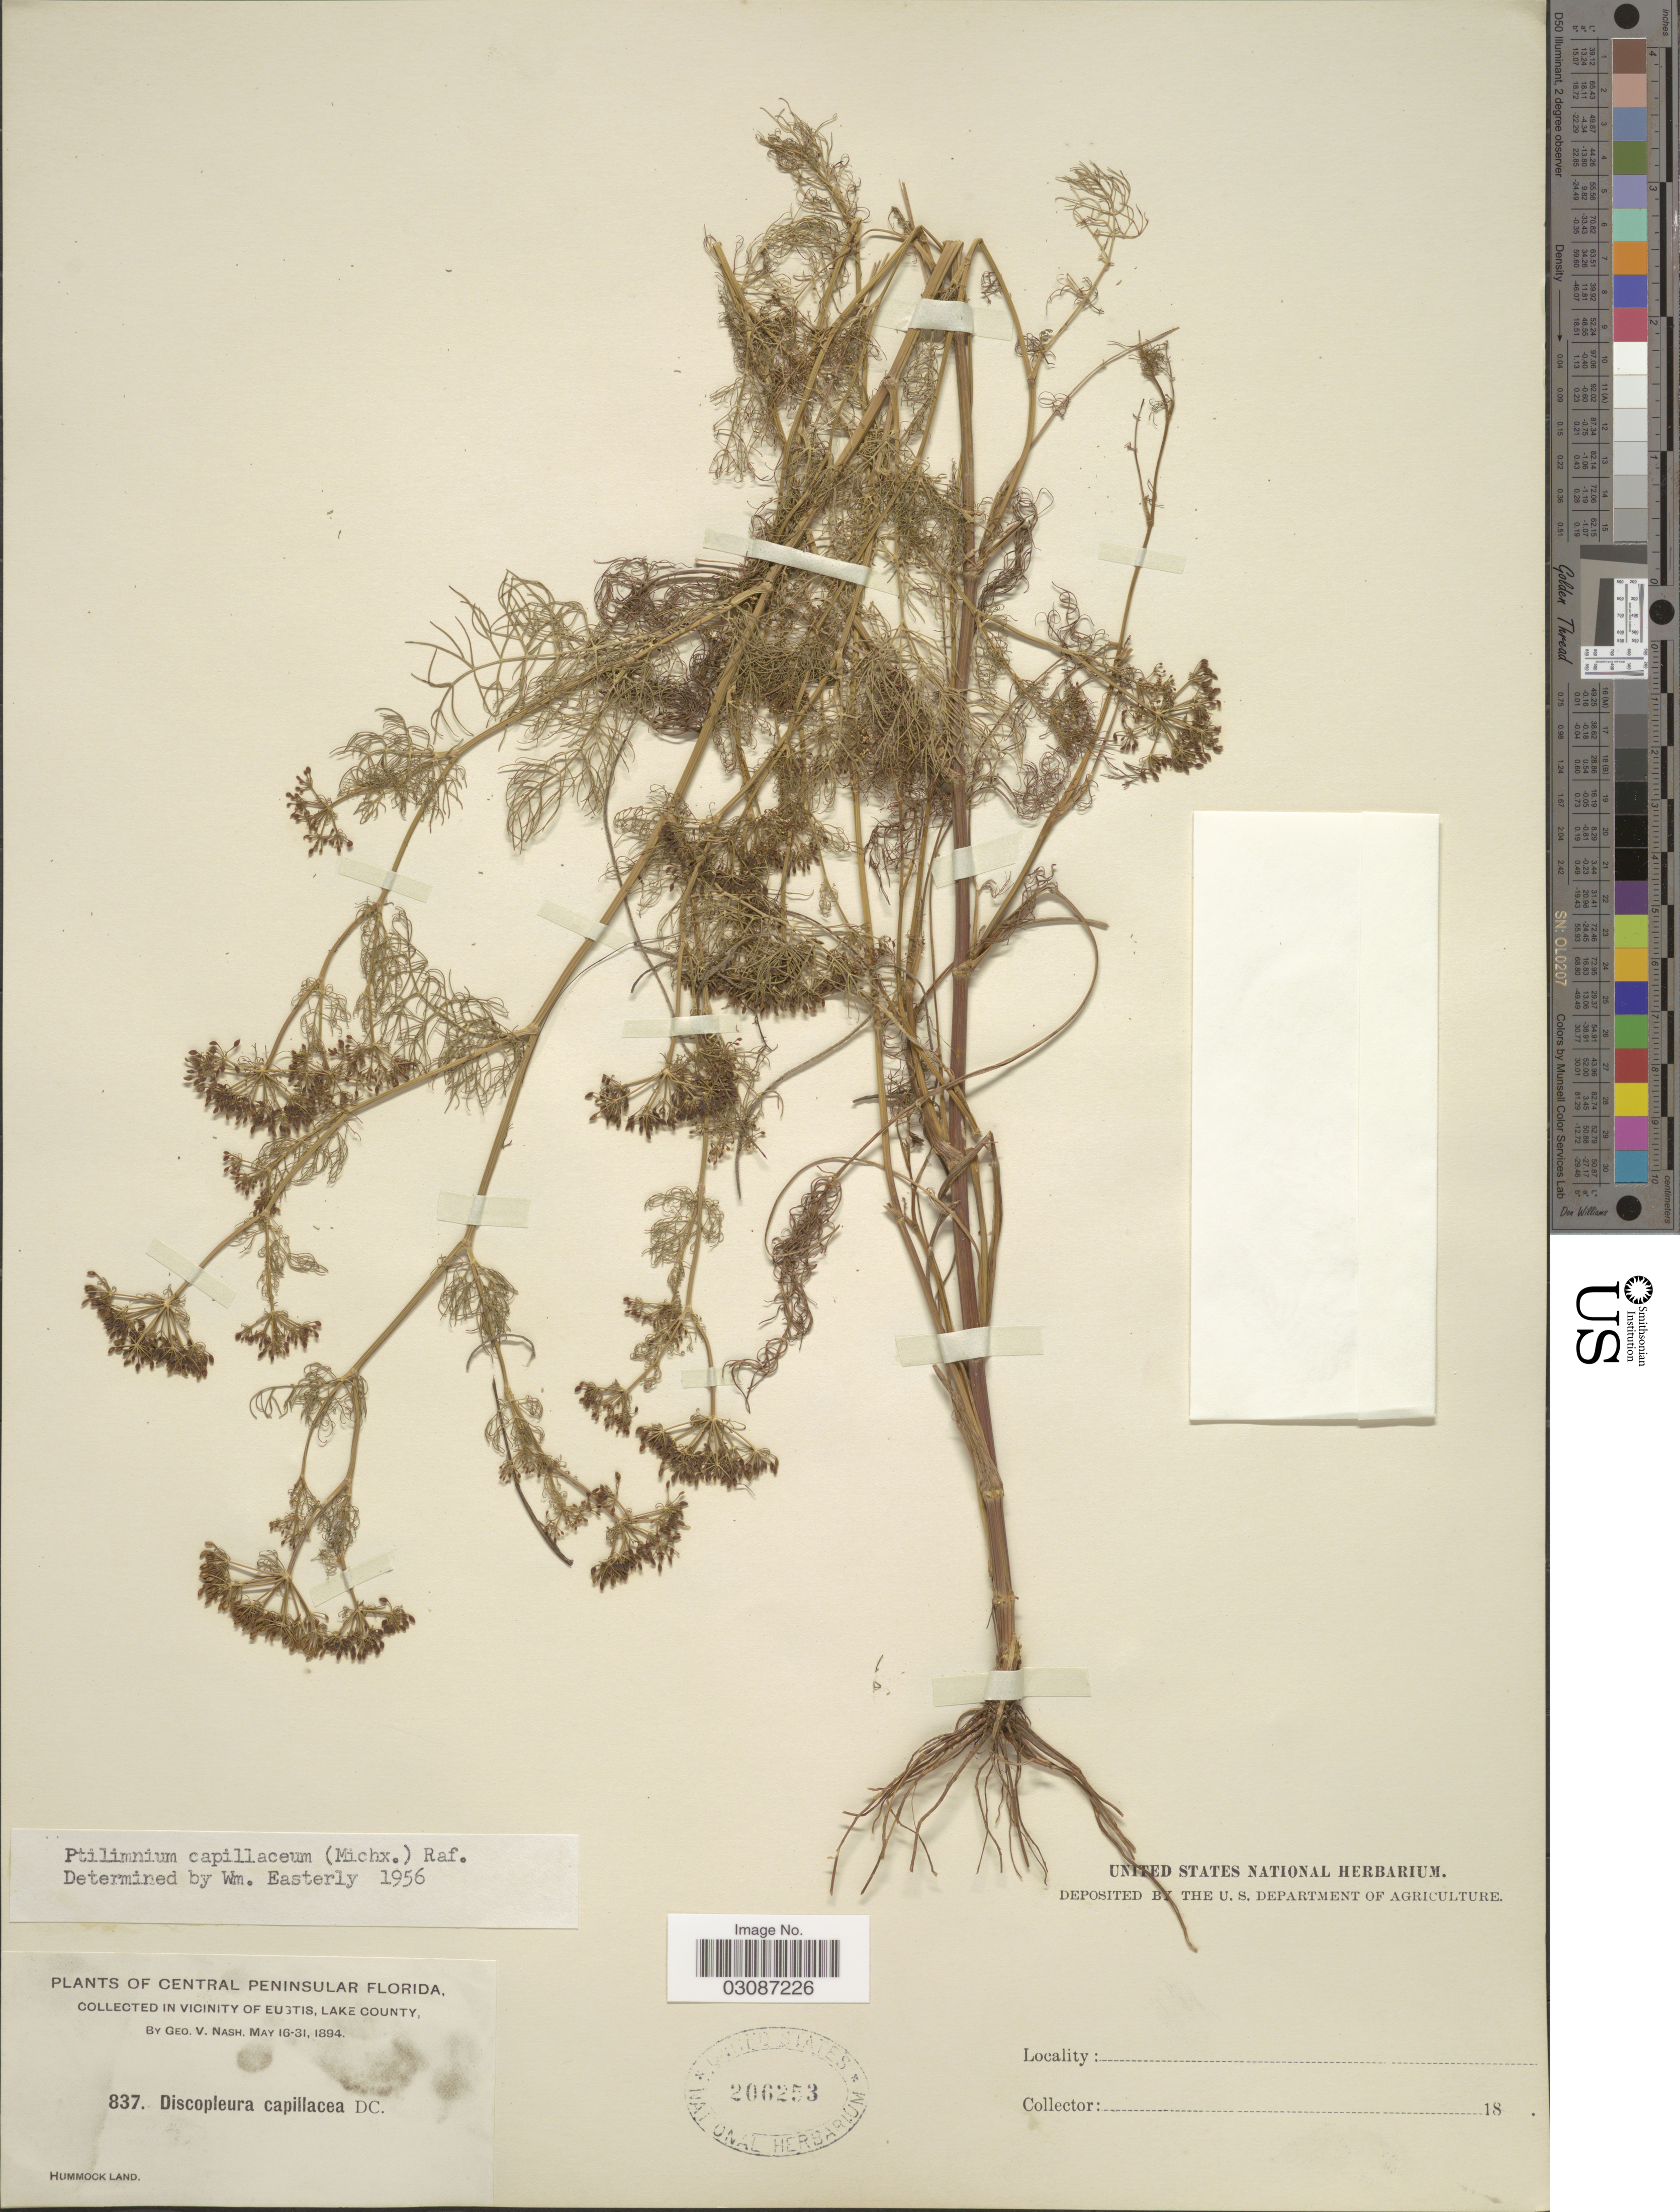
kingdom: Plantae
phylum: Tracheophyta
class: Magnoliopsida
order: Apiales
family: Apiaceae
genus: Ptilimnium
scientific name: Ptilimnium capillaceum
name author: (Michx.) Raf.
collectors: G. V. Nash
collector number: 837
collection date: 1894-05-16/1894-05-31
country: United States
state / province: Florida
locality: Central Peninsular Florida. In vicinity of Eustis, Lake County. Hummock Land.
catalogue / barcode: US 206253